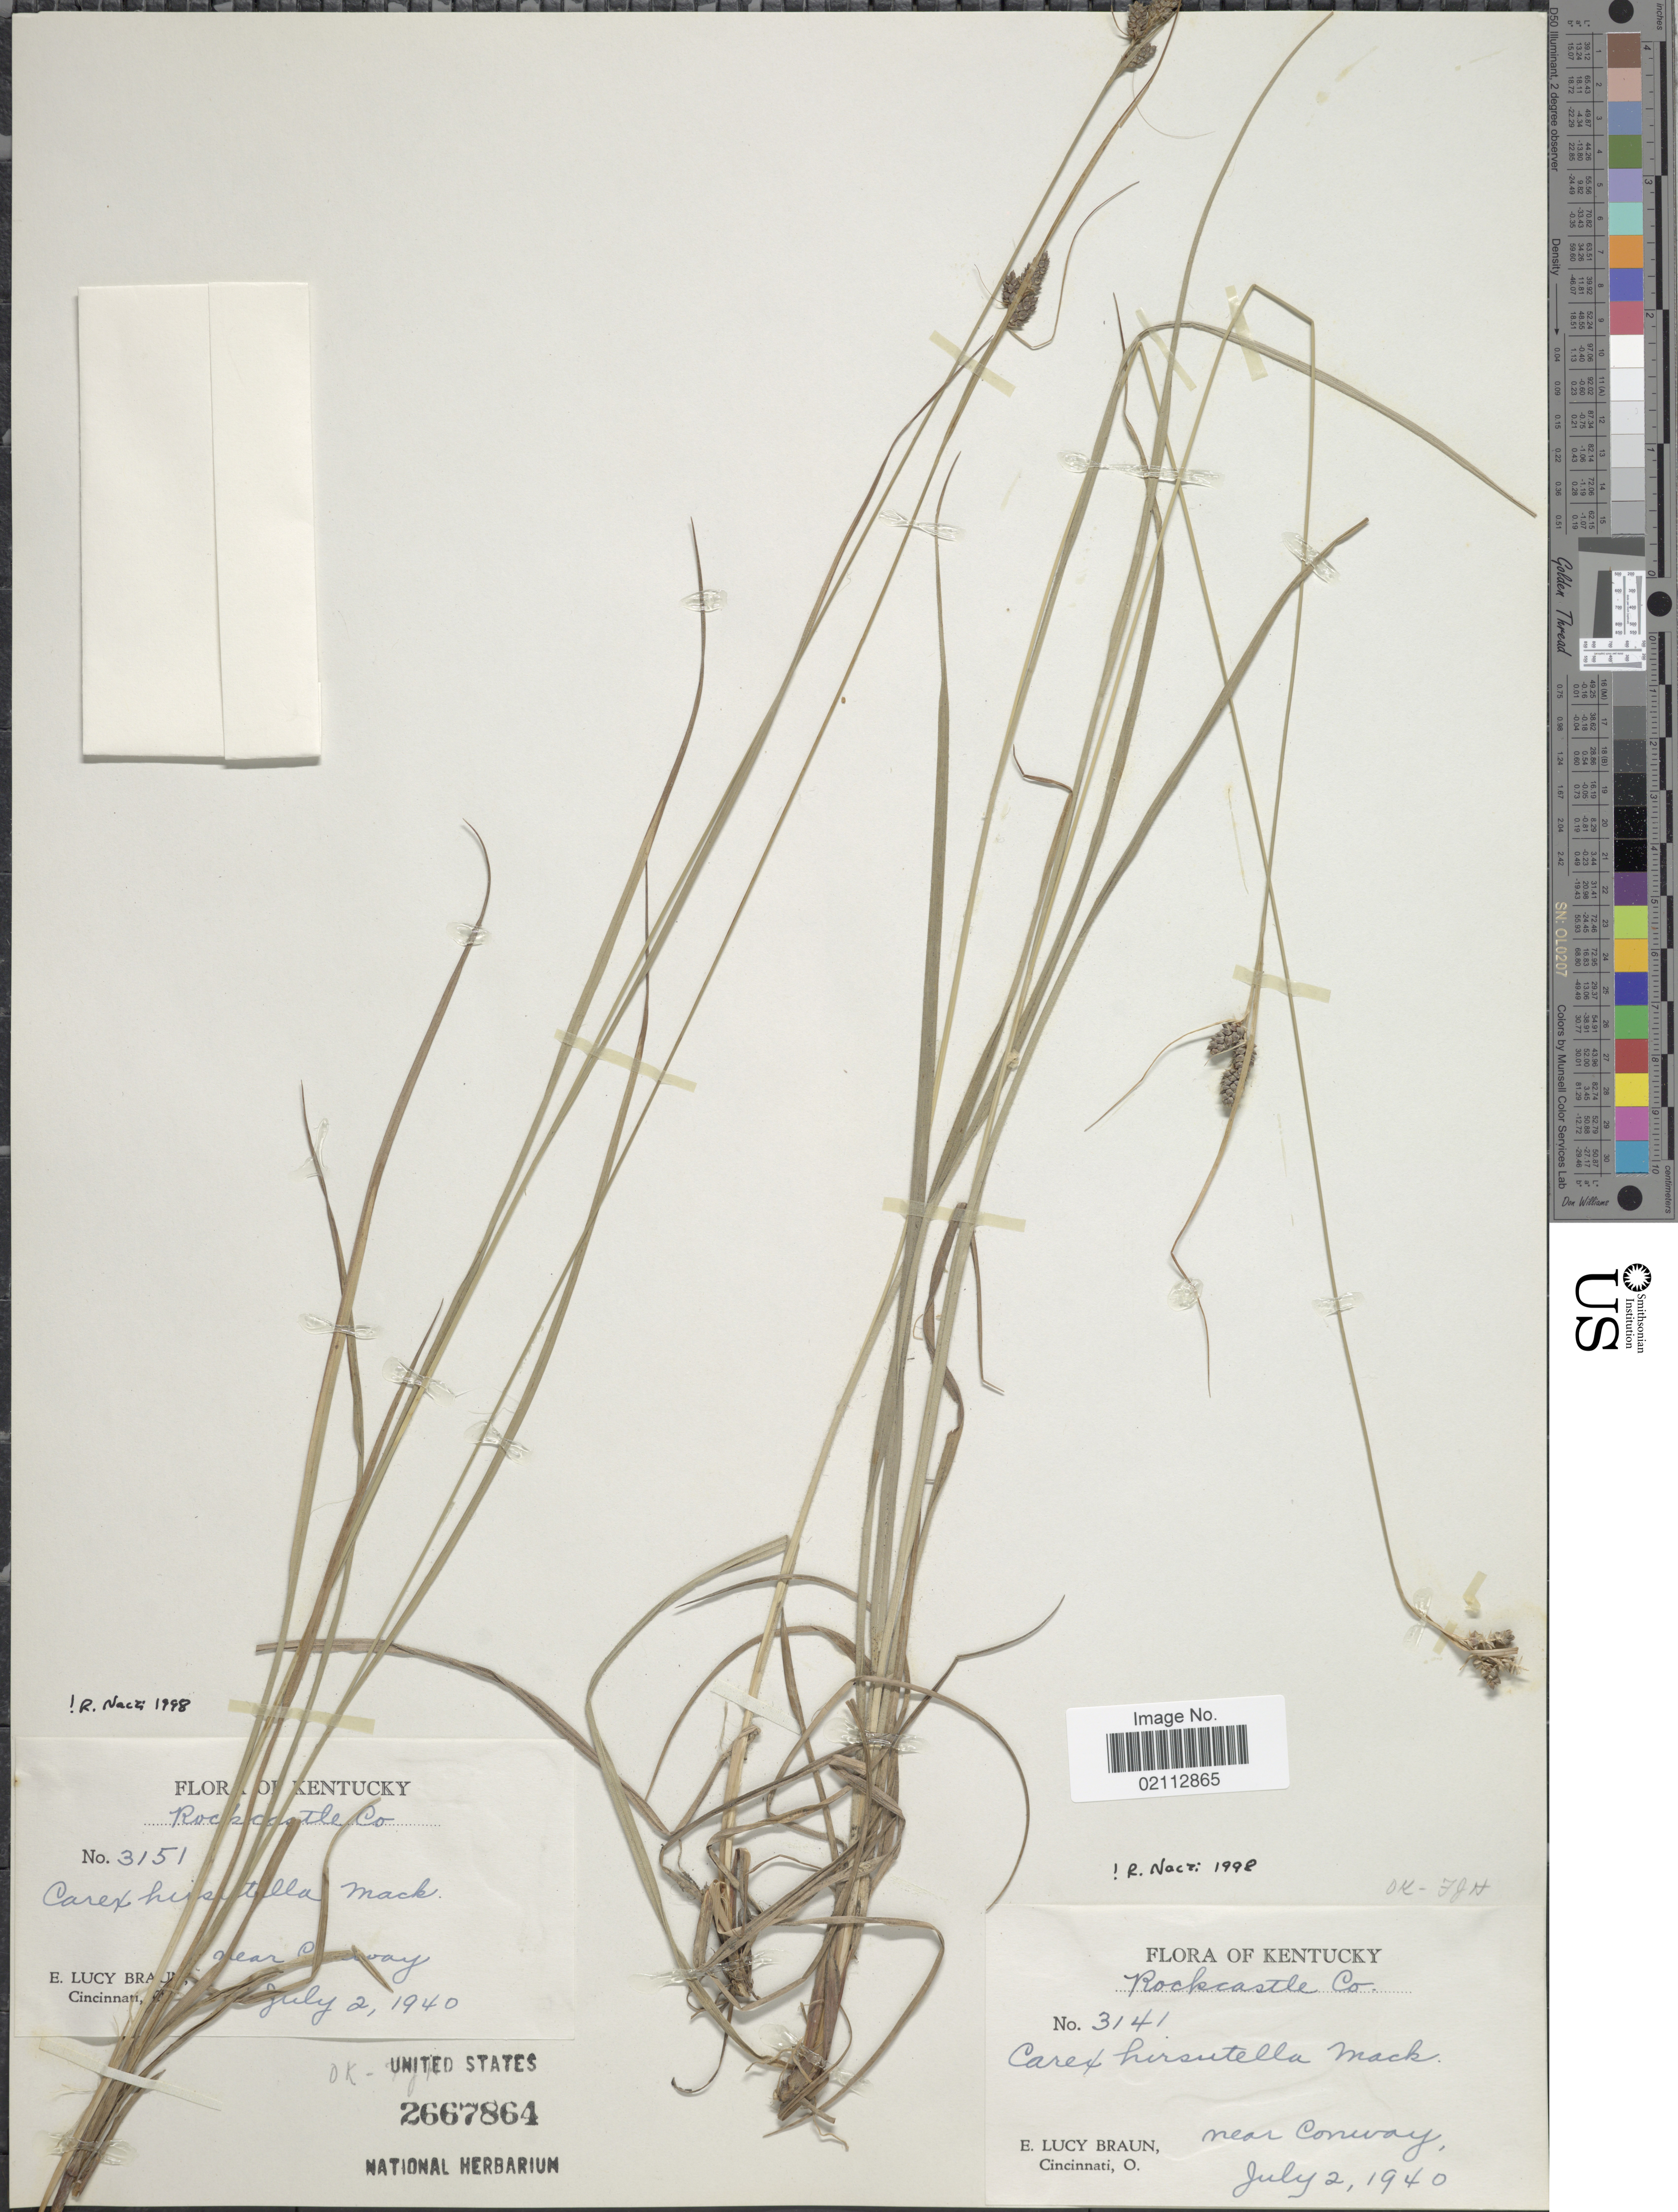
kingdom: Plantae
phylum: Tracheophyta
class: Liliopsida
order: Poales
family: Cyperaceae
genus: Carex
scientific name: Carex hirsutella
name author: Mack.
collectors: E. L. Braun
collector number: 3151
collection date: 1940-07-02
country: United States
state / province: Kentucky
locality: Rockcastle Co. Near Conway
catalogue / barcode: US 2667864